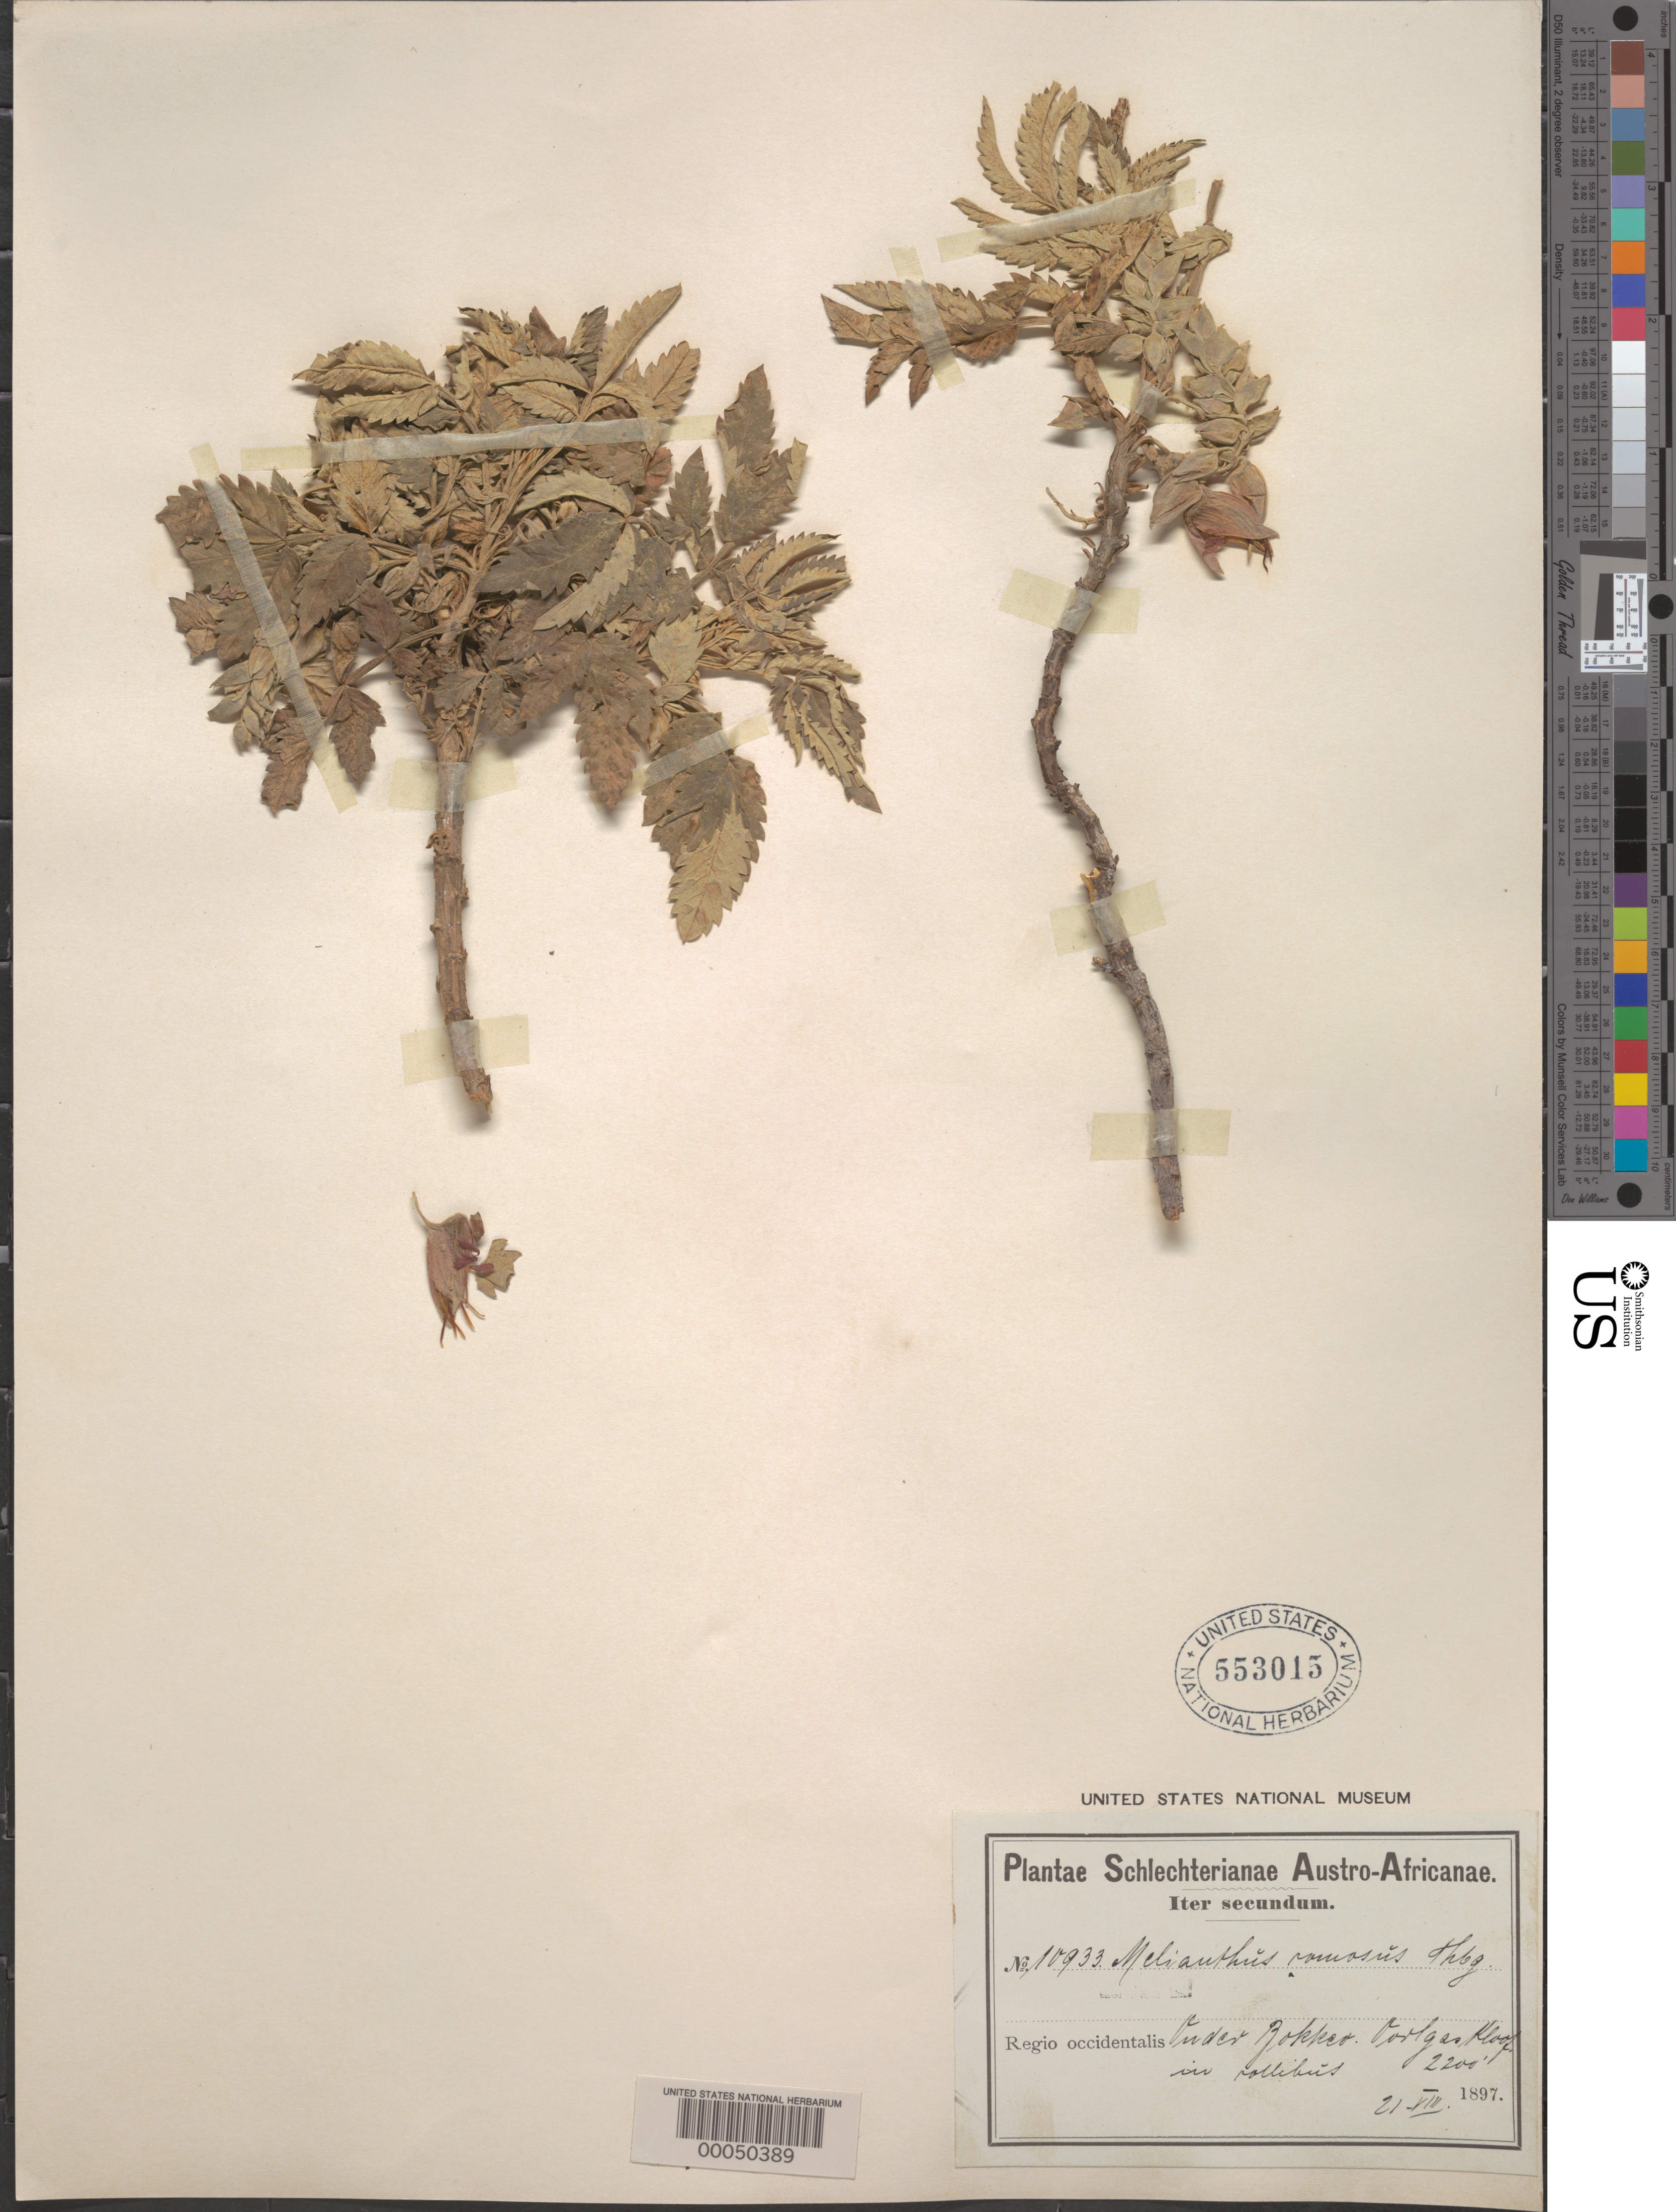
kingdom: Plantae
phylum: Tracheophyta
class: Magnoliopsida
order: Geraniales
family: Melianthaceae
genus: Melianthus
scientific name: Melianthus comosus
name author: Vahl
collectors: F. R. R. Schlechter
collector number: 10933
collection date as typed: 21 Aug 1897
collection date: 1897-08-21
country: South Africa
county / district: Occidentalis Region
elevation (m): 671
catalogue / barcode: US 553015